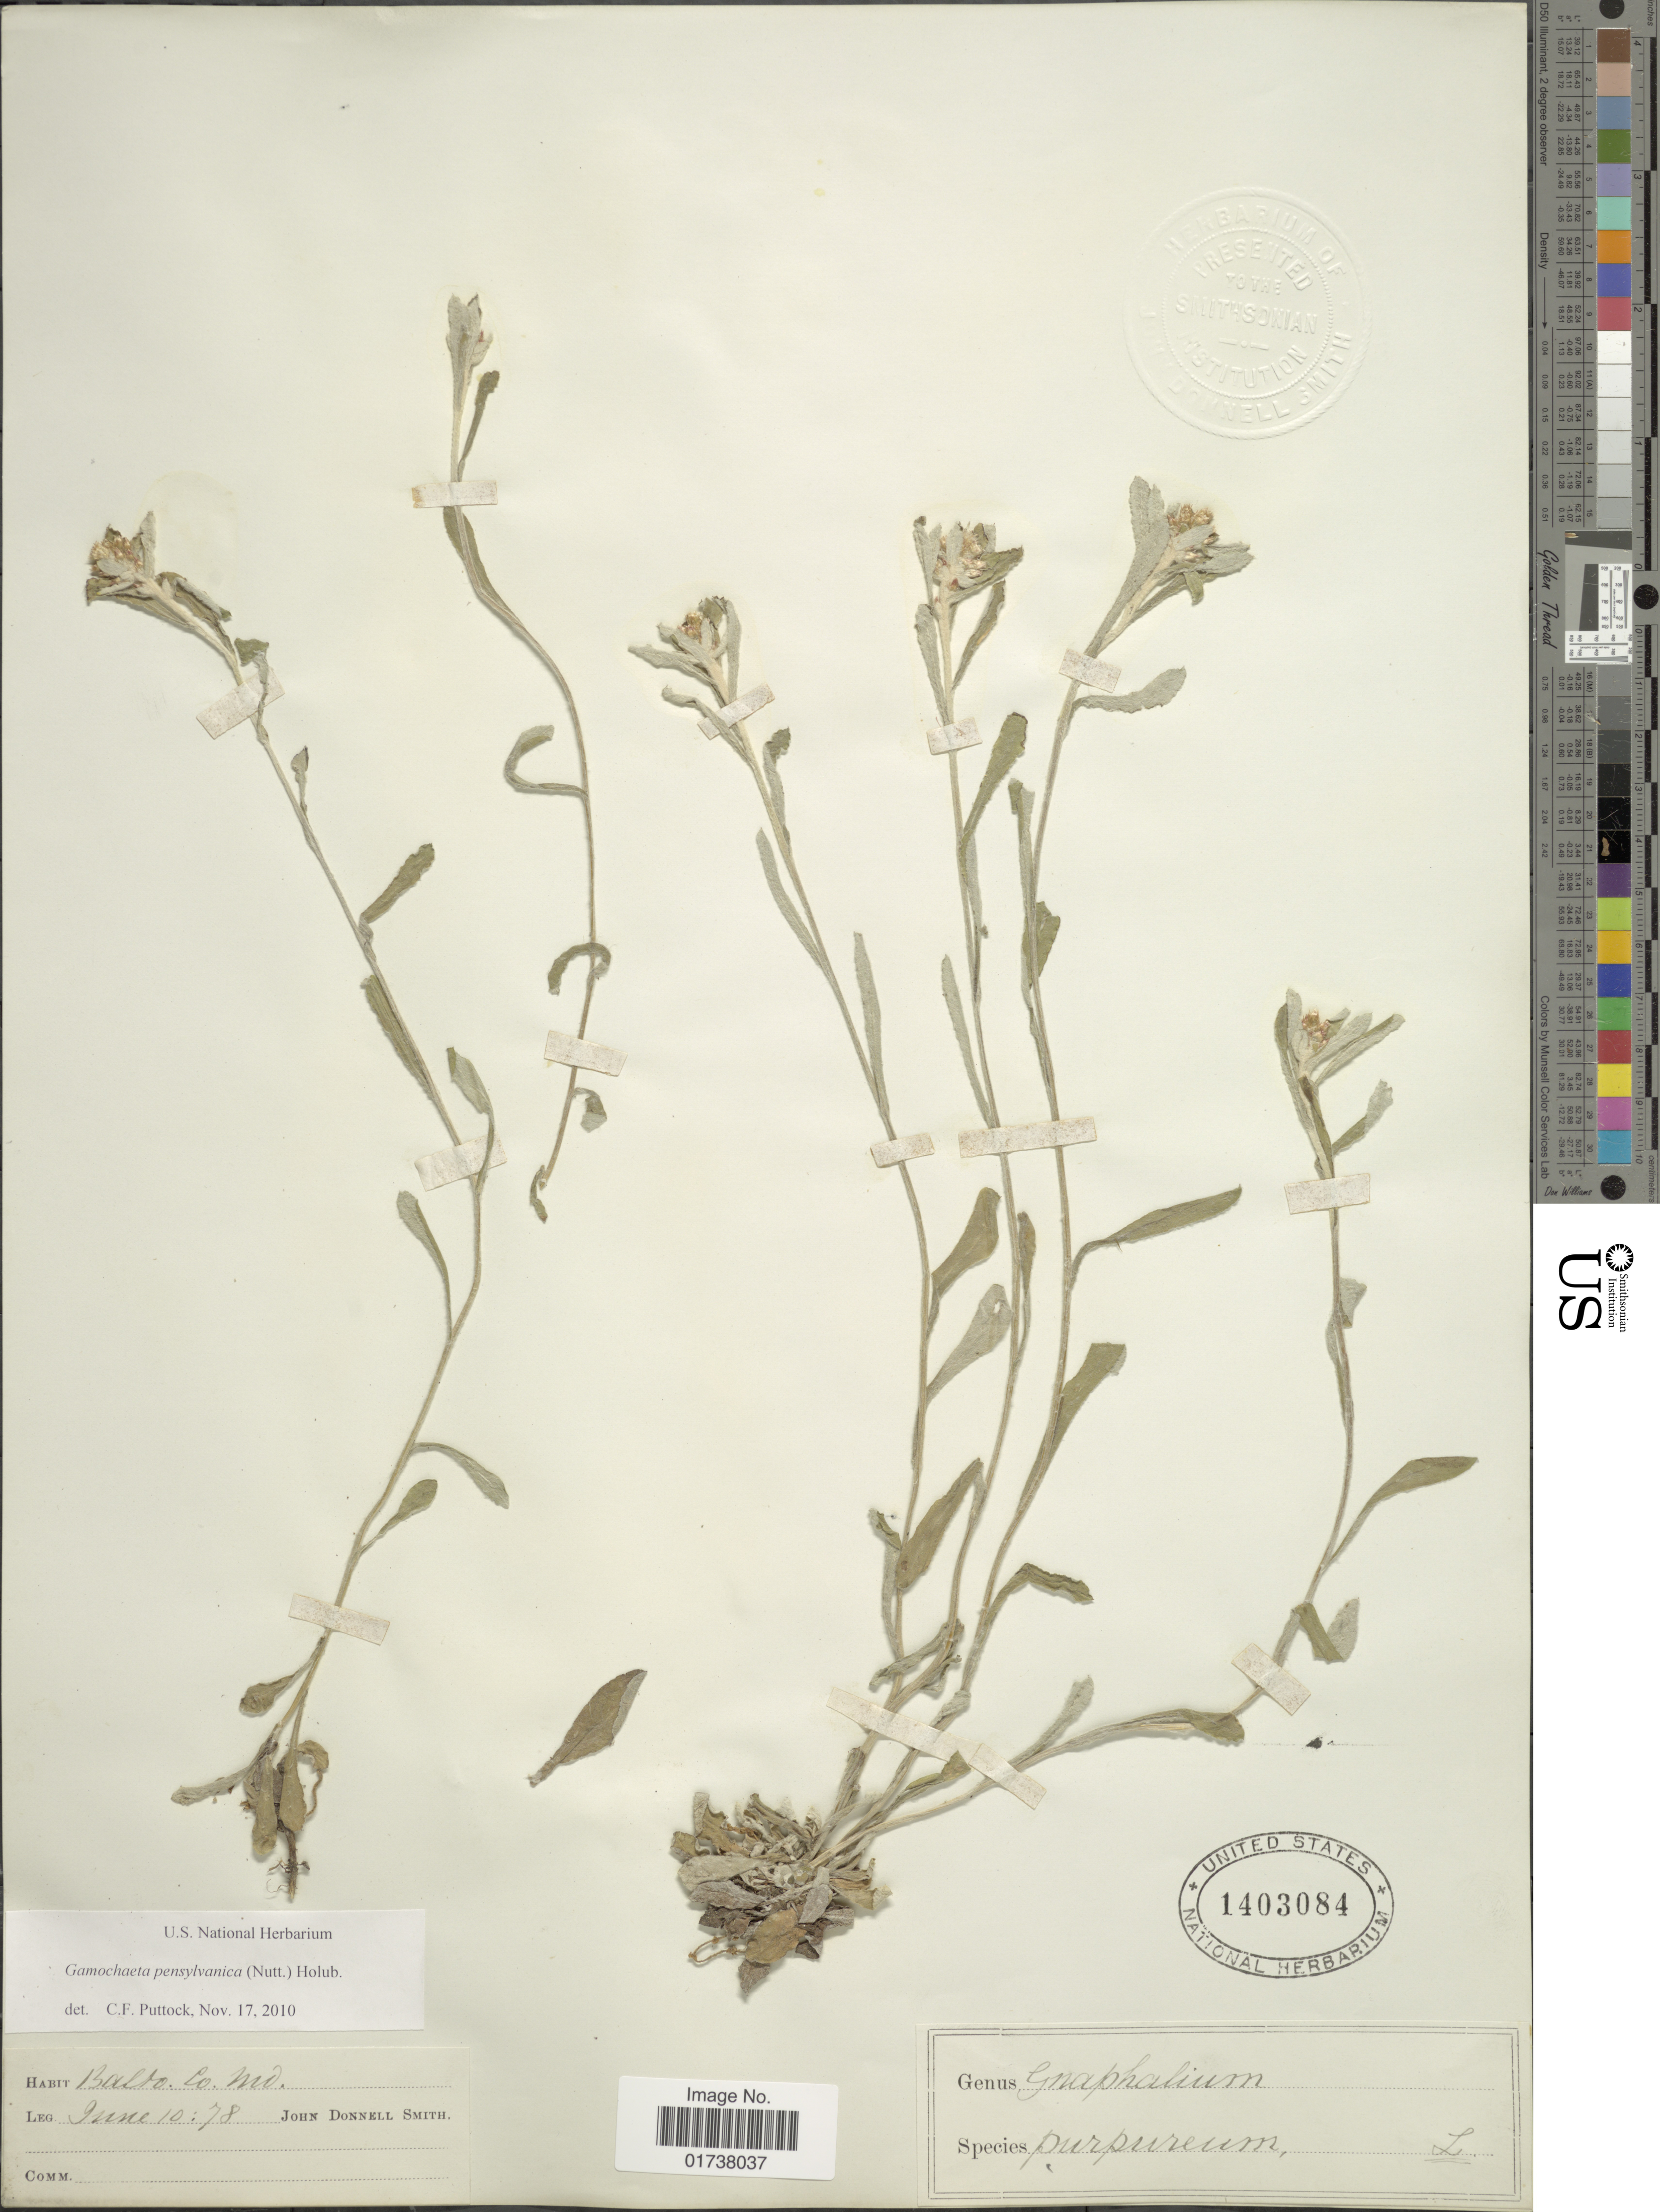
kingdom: Plantae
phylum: Tracheophyta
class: Magnoliopsida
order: Asterales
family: Asteraceae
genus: Gamochaeta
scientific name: Gamochaeta ustulata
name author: (Nutt.) Holub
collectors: J. Donnell Smith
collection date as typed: Transcribed d/m/y: 10/6/78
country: United States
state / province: Maryland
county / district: Baltimore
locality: Balto Co., Md.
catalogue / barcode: US 1403084